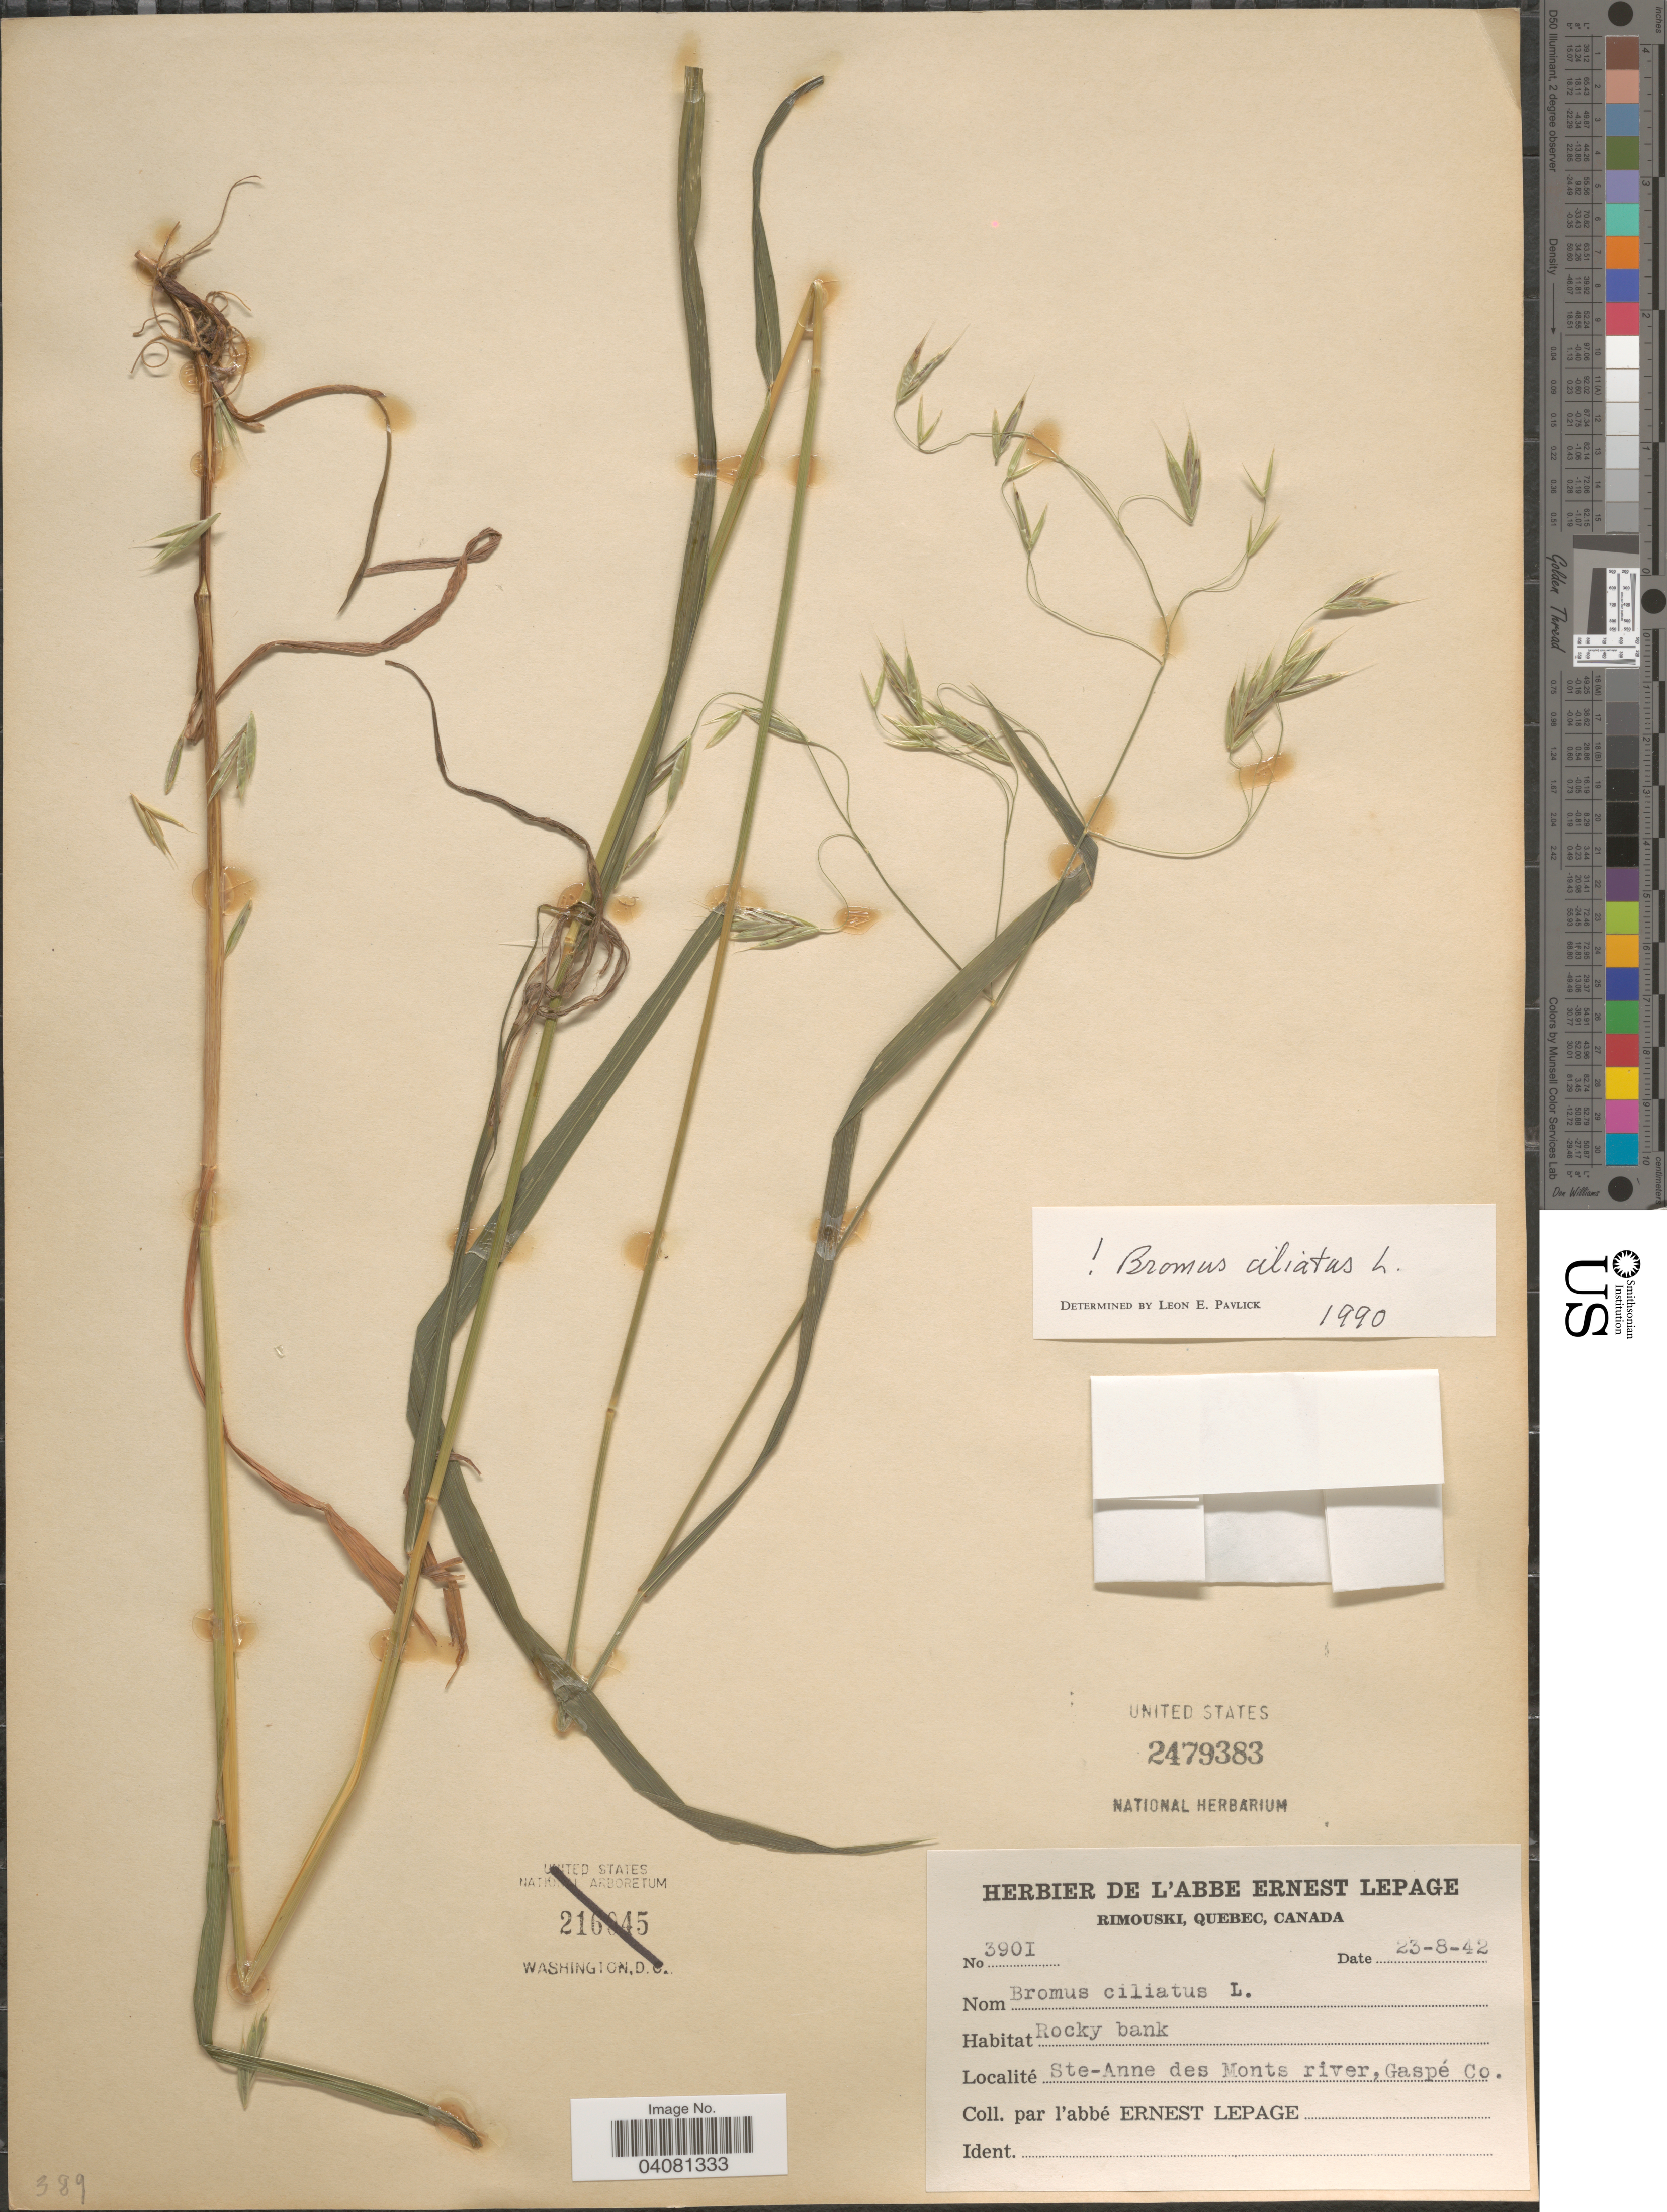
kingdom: Plantae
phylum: Tracheophyta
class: Liliopsida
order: Poales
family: Poaceae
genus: Bromus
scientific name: Bromus ciliatus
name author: L.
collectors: E. Lepage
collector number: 3901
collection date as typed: Transcribed d/m/y: 23/8/42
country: Canada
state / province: Quebec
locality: Ste-Anne des Monts river, Gaspé Co.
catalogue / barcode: US 2479383